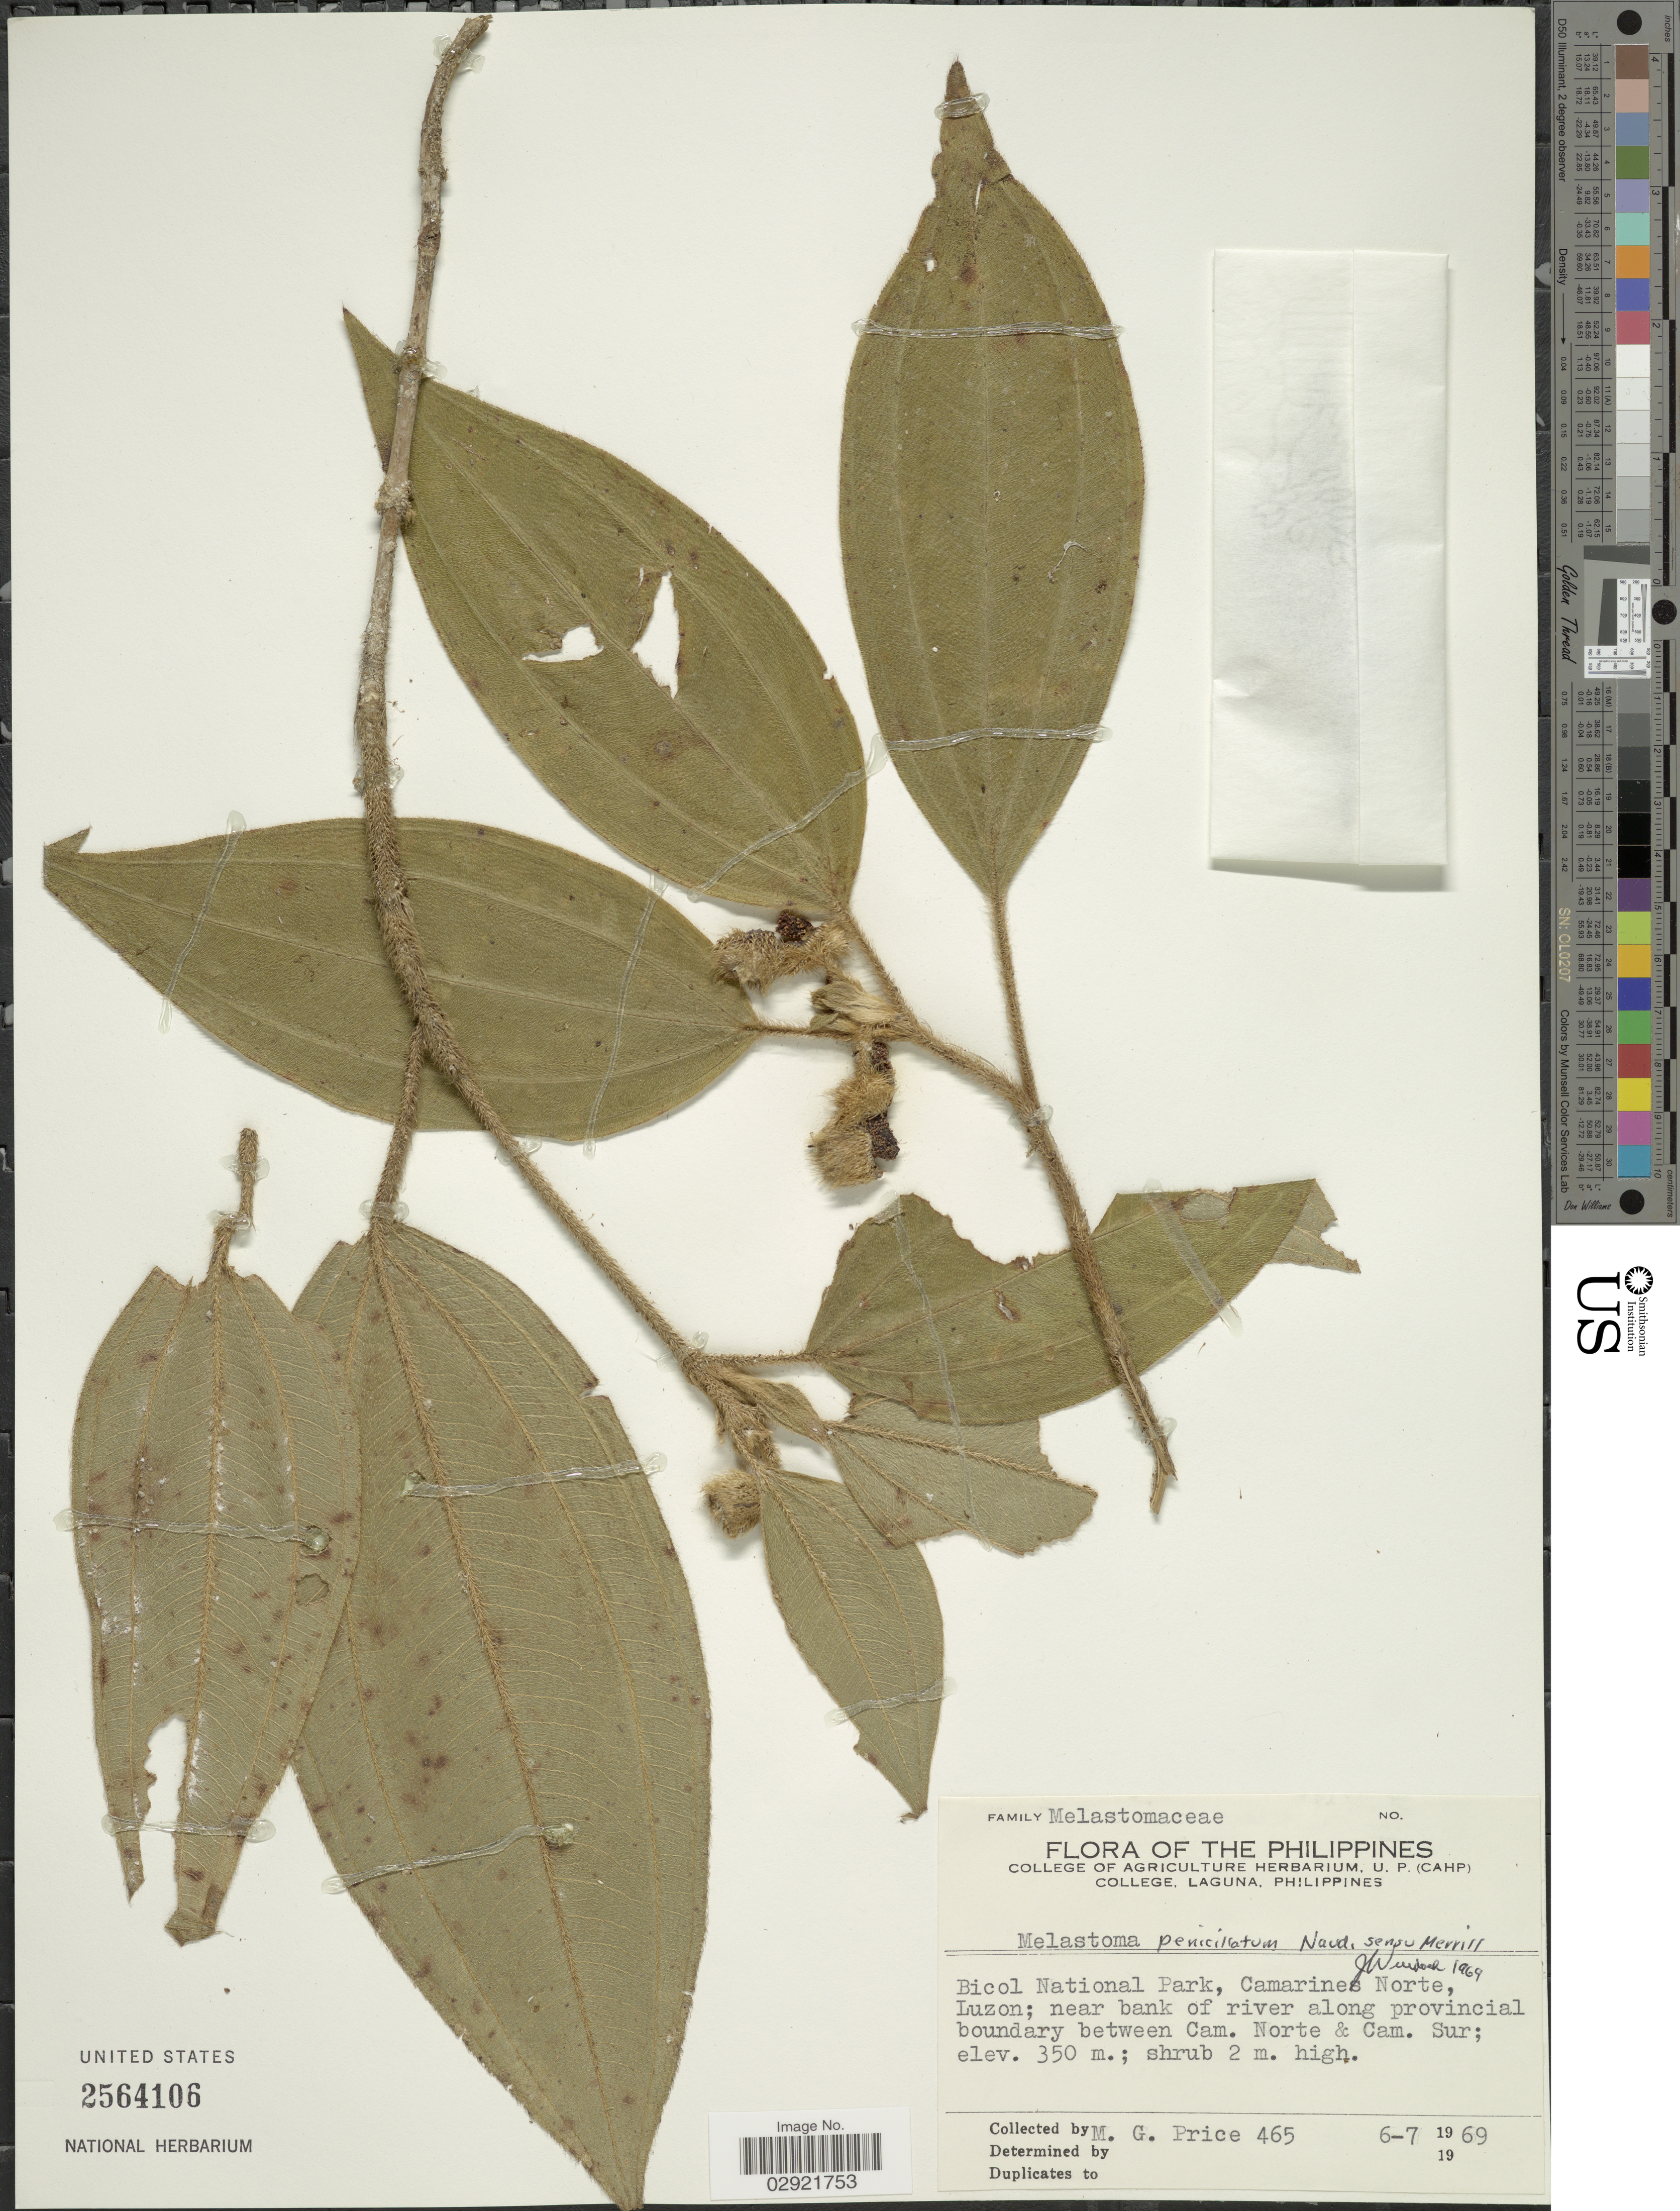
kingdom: Plantae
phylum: Tracheophyta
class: Magnoliopsida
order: Myrtales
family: Melastomataceae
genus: Melastoma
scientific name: Melastoma crinitum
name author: Roxb.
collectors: M. G. Price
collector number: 465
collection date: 1969-07-06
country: Philippines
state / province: Bicol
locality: Bicol National Park, Camarines Norte, Luzon; near bank of river along provincial boundary between Cam. Norte & Cam. Sur.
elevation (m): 350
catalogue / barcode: US 2564106